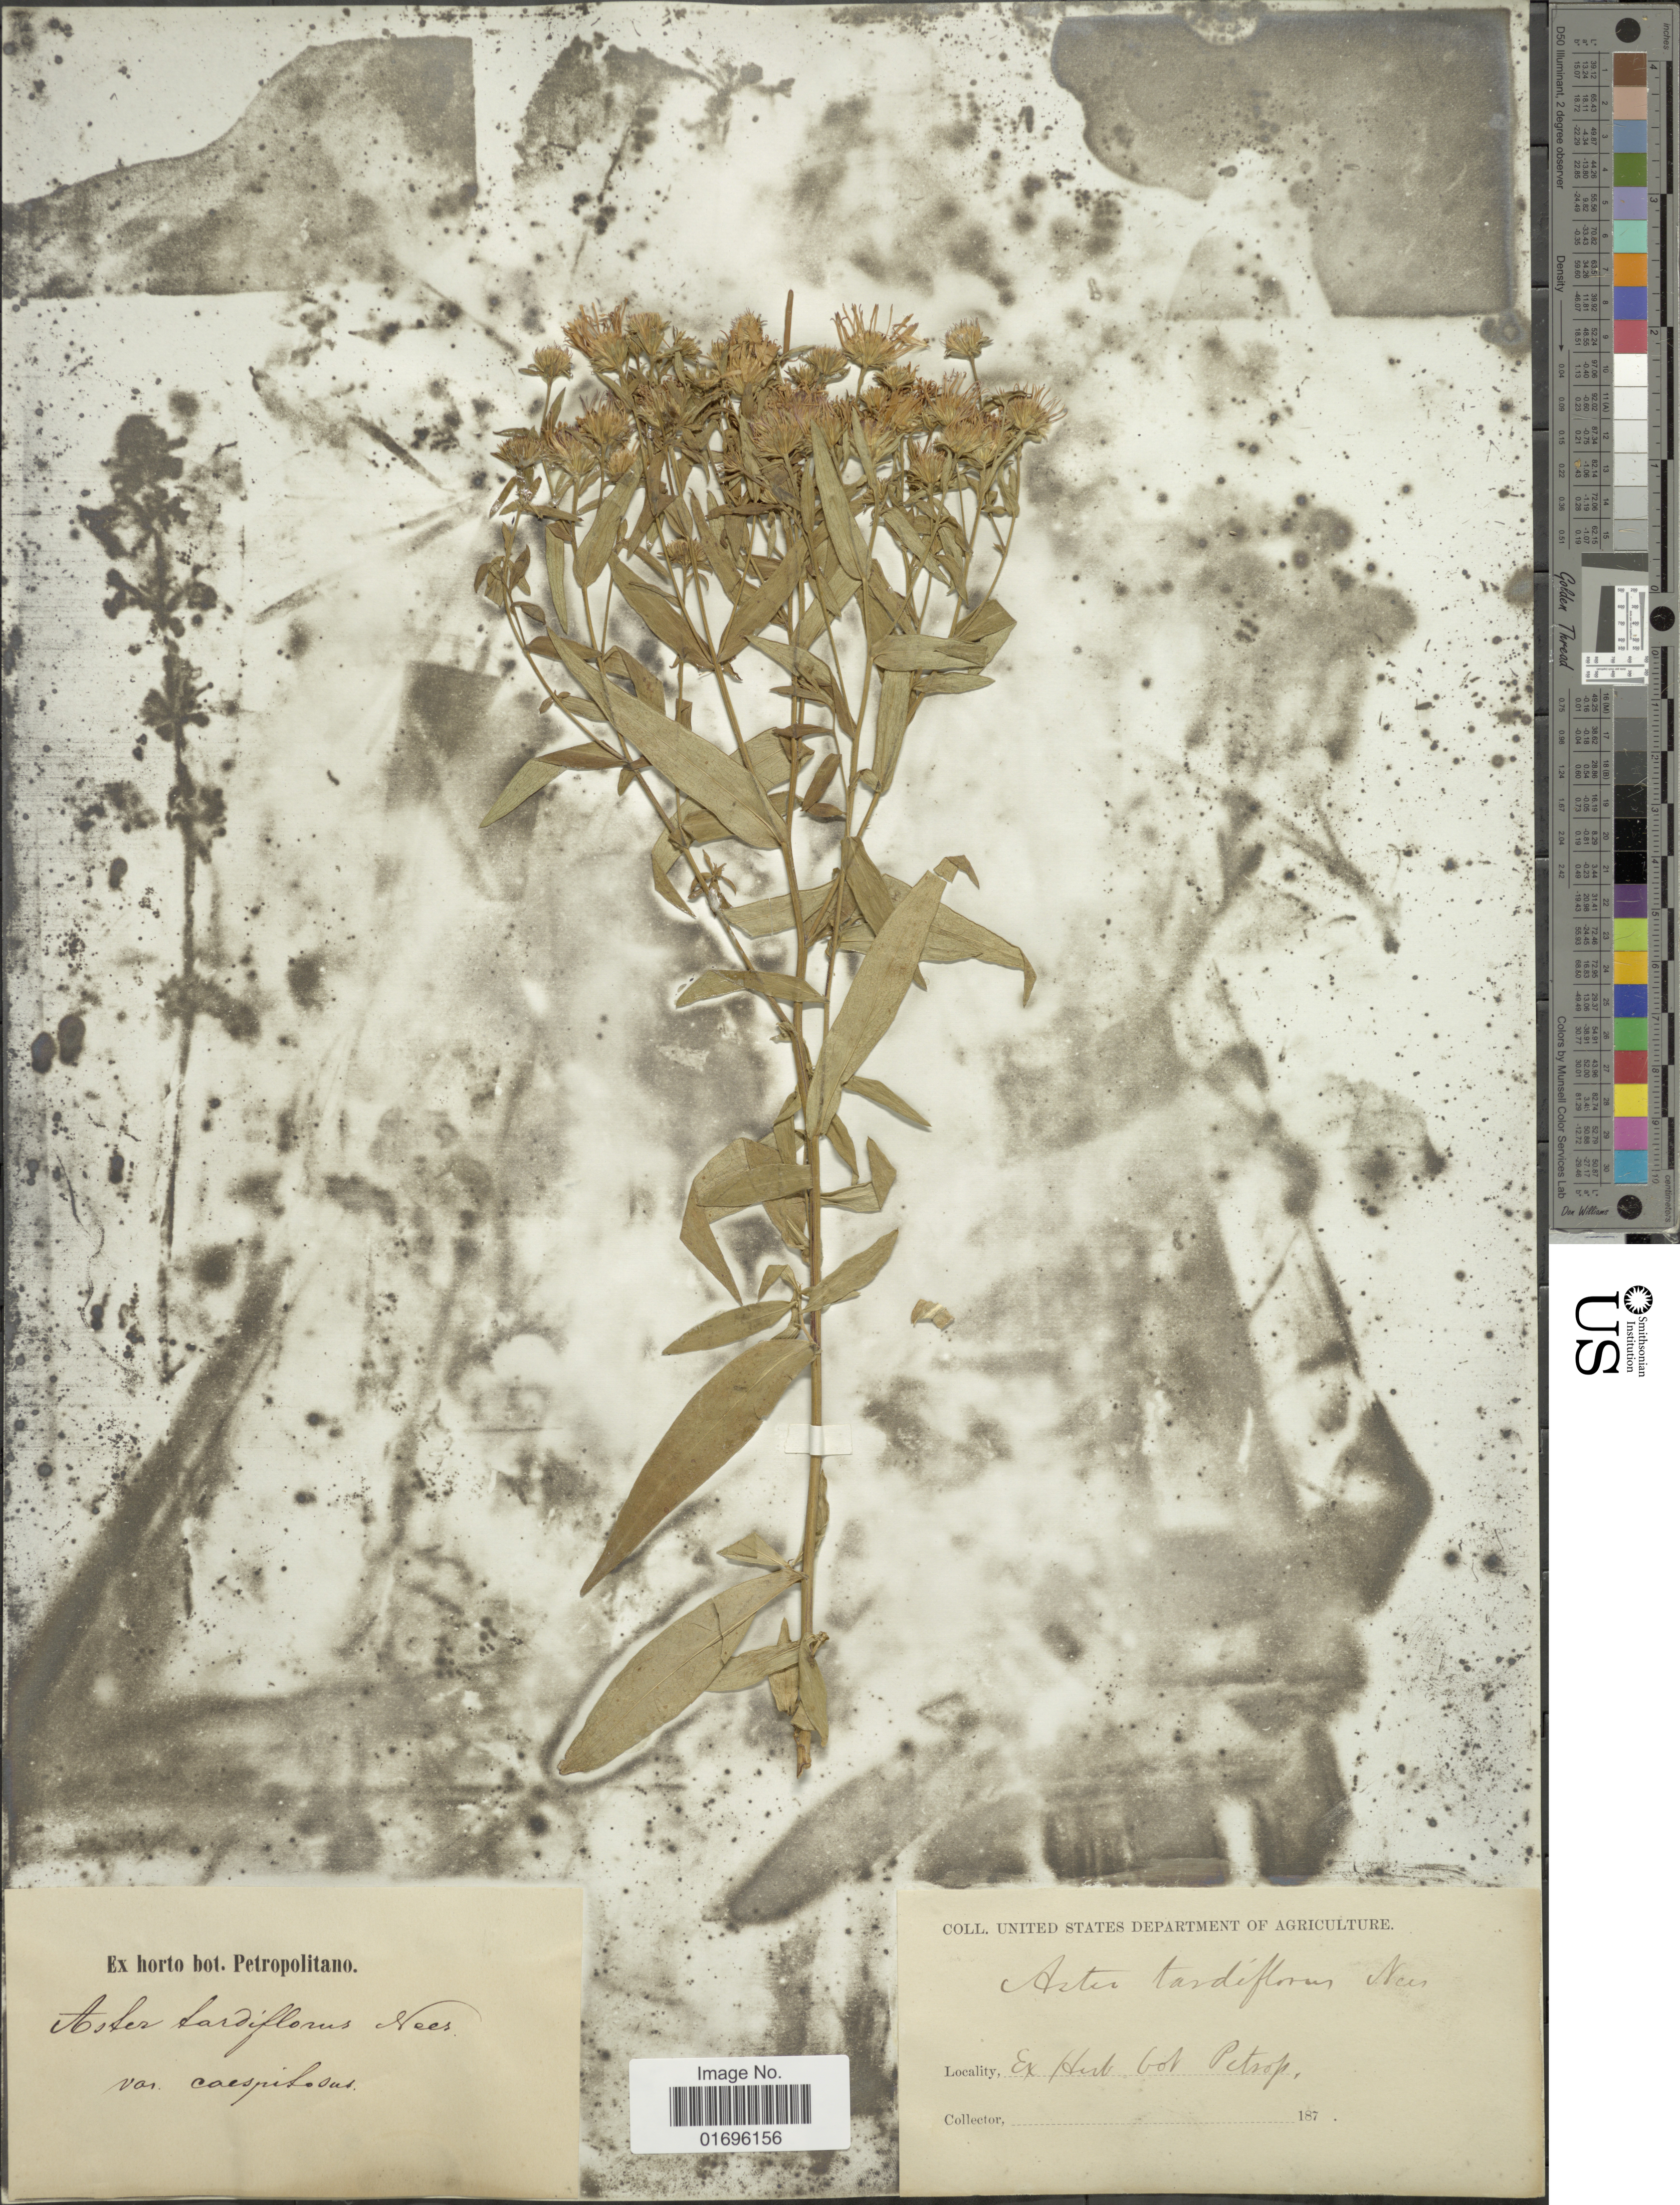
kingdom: Plantae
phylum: Tracheophyta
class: Magnoliopsida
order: Asterales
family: Asteraceae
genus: Aster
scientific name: Aster tardiflorus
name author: L.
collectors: United States Department of Agriculture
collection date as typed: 187